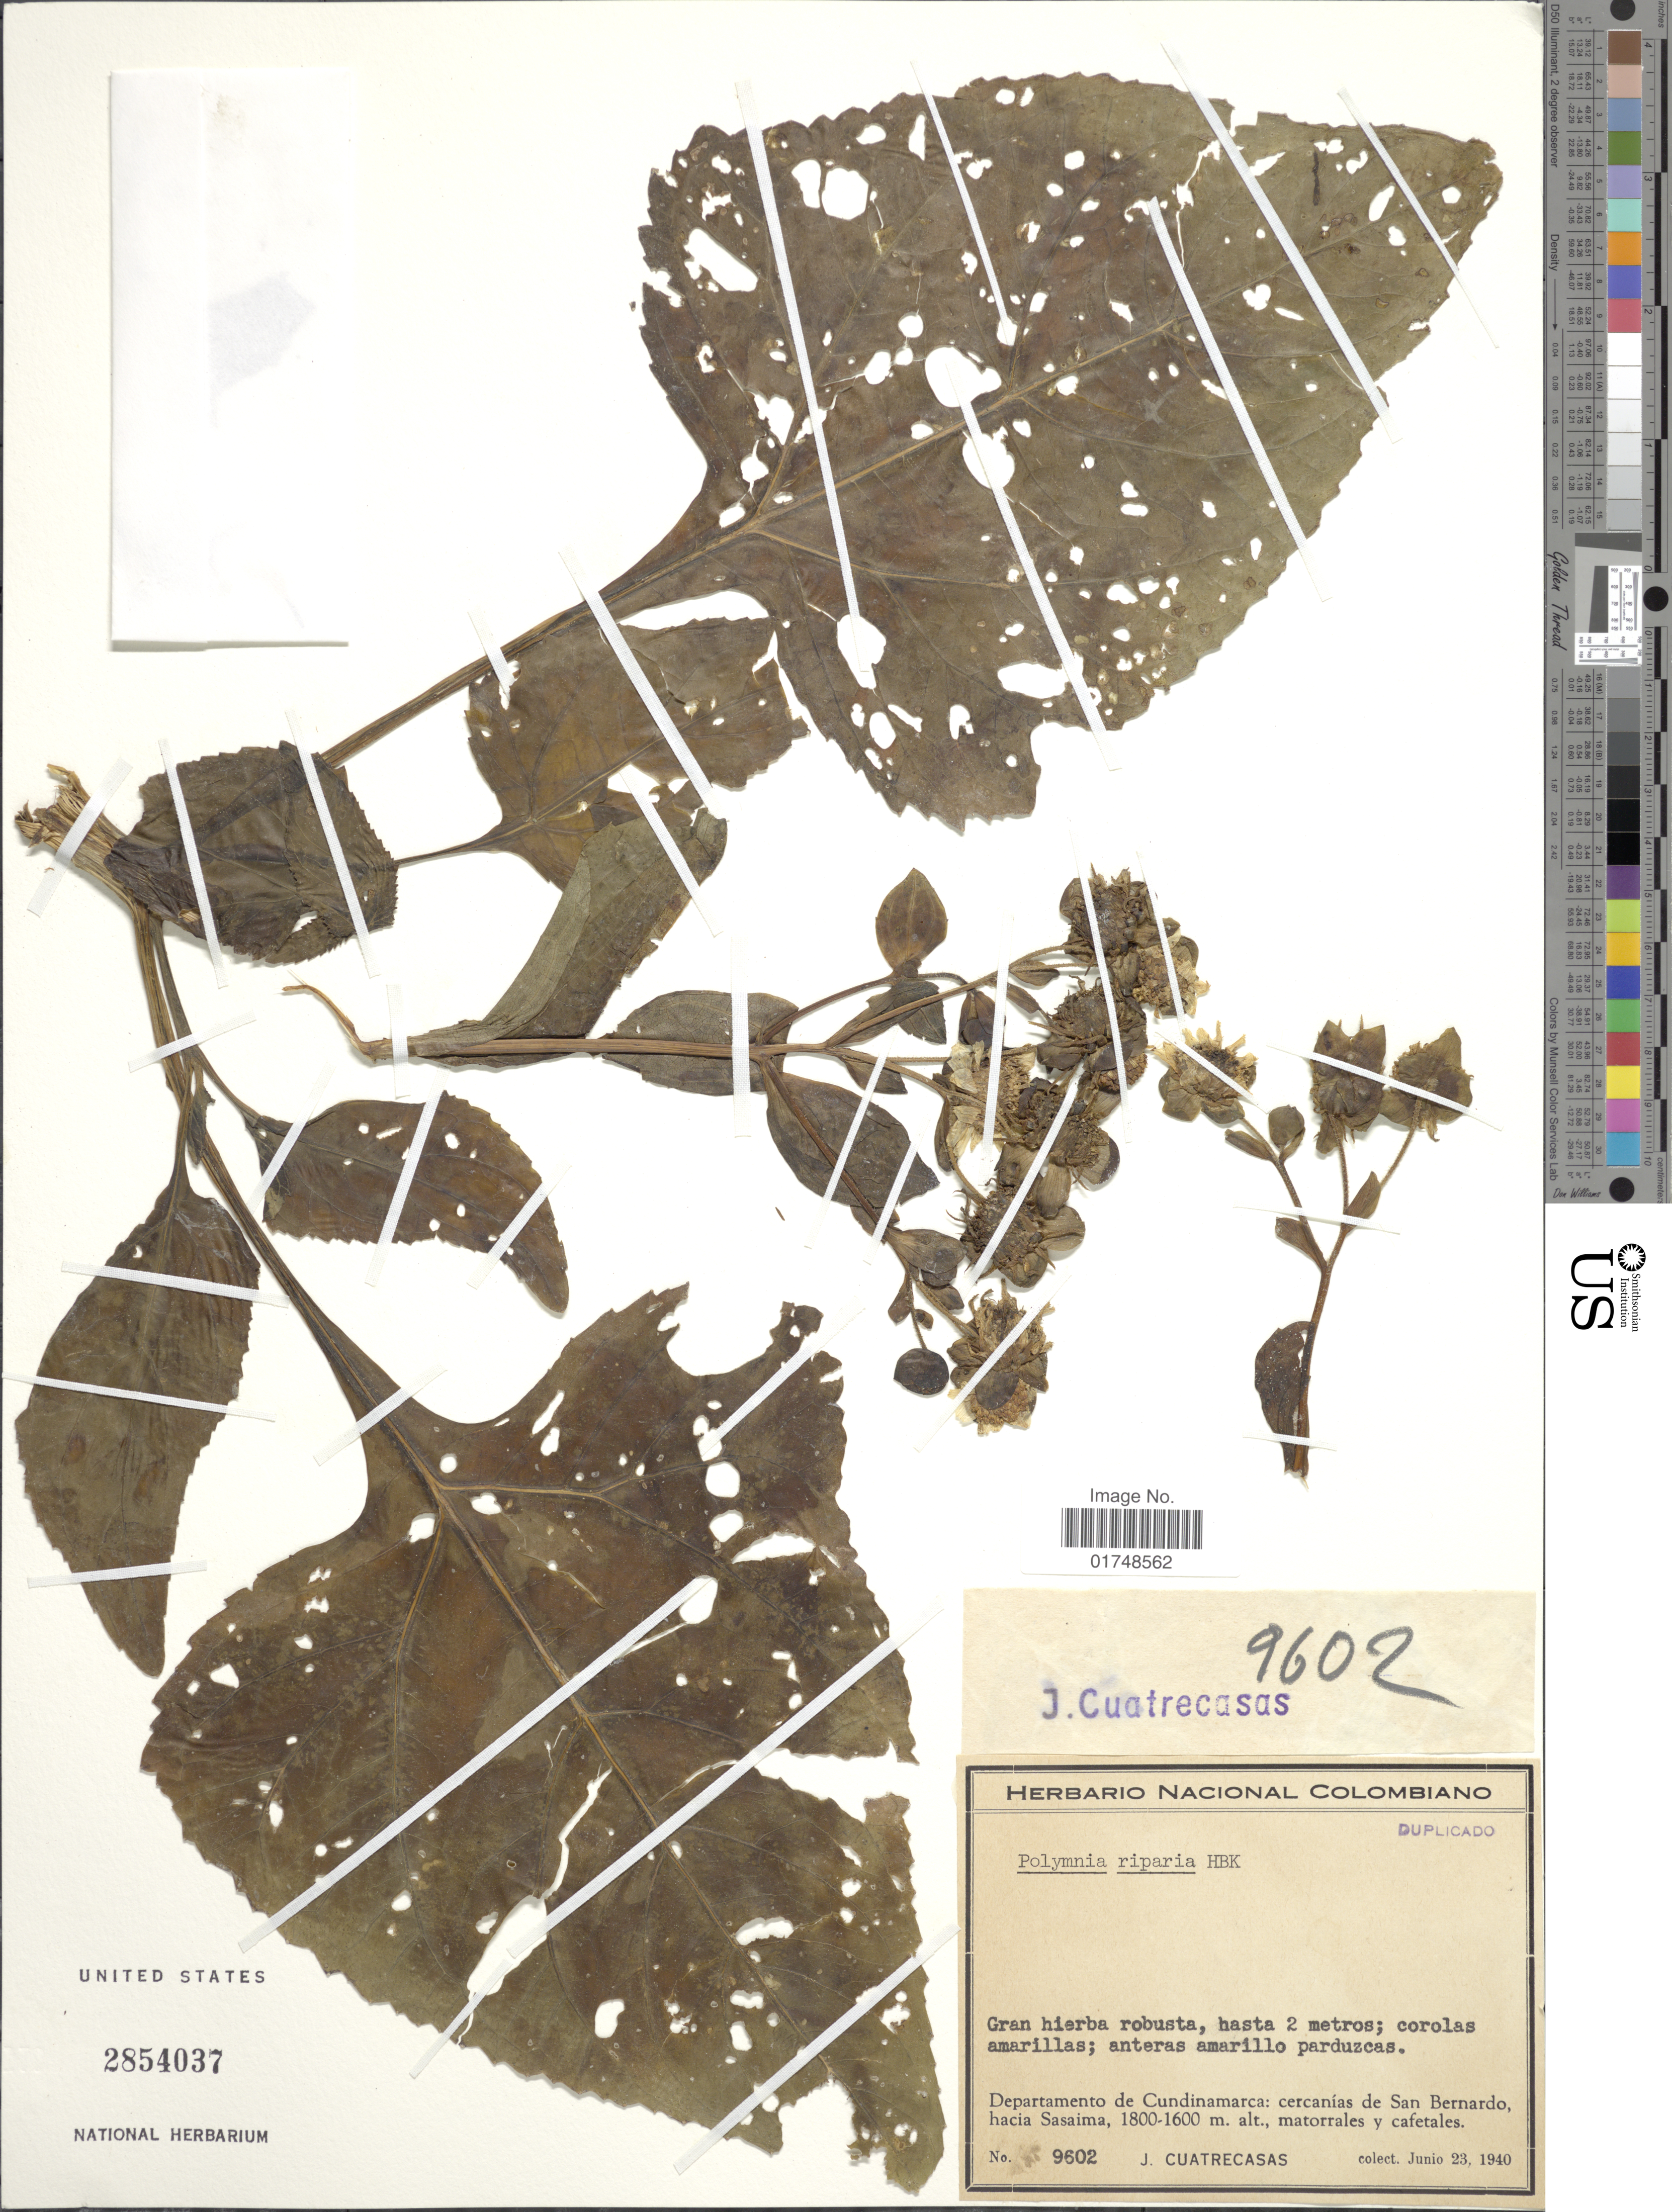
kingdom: Plantae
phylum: Tracheophyta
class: Magnoliopsida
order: Asterales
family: Asteraceae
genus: Smallanthus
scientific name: Smallanthus riparius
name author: (Kunth) H. Rob.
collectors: J. Cuatrecasas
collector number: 9602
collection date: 1940-06-23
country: Colombia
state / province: Cundinamarca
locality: Departamento de Cundinamarca: cercanias de San Bernardo, hacia Sasaima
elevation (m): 1600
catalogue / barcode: US 2854037